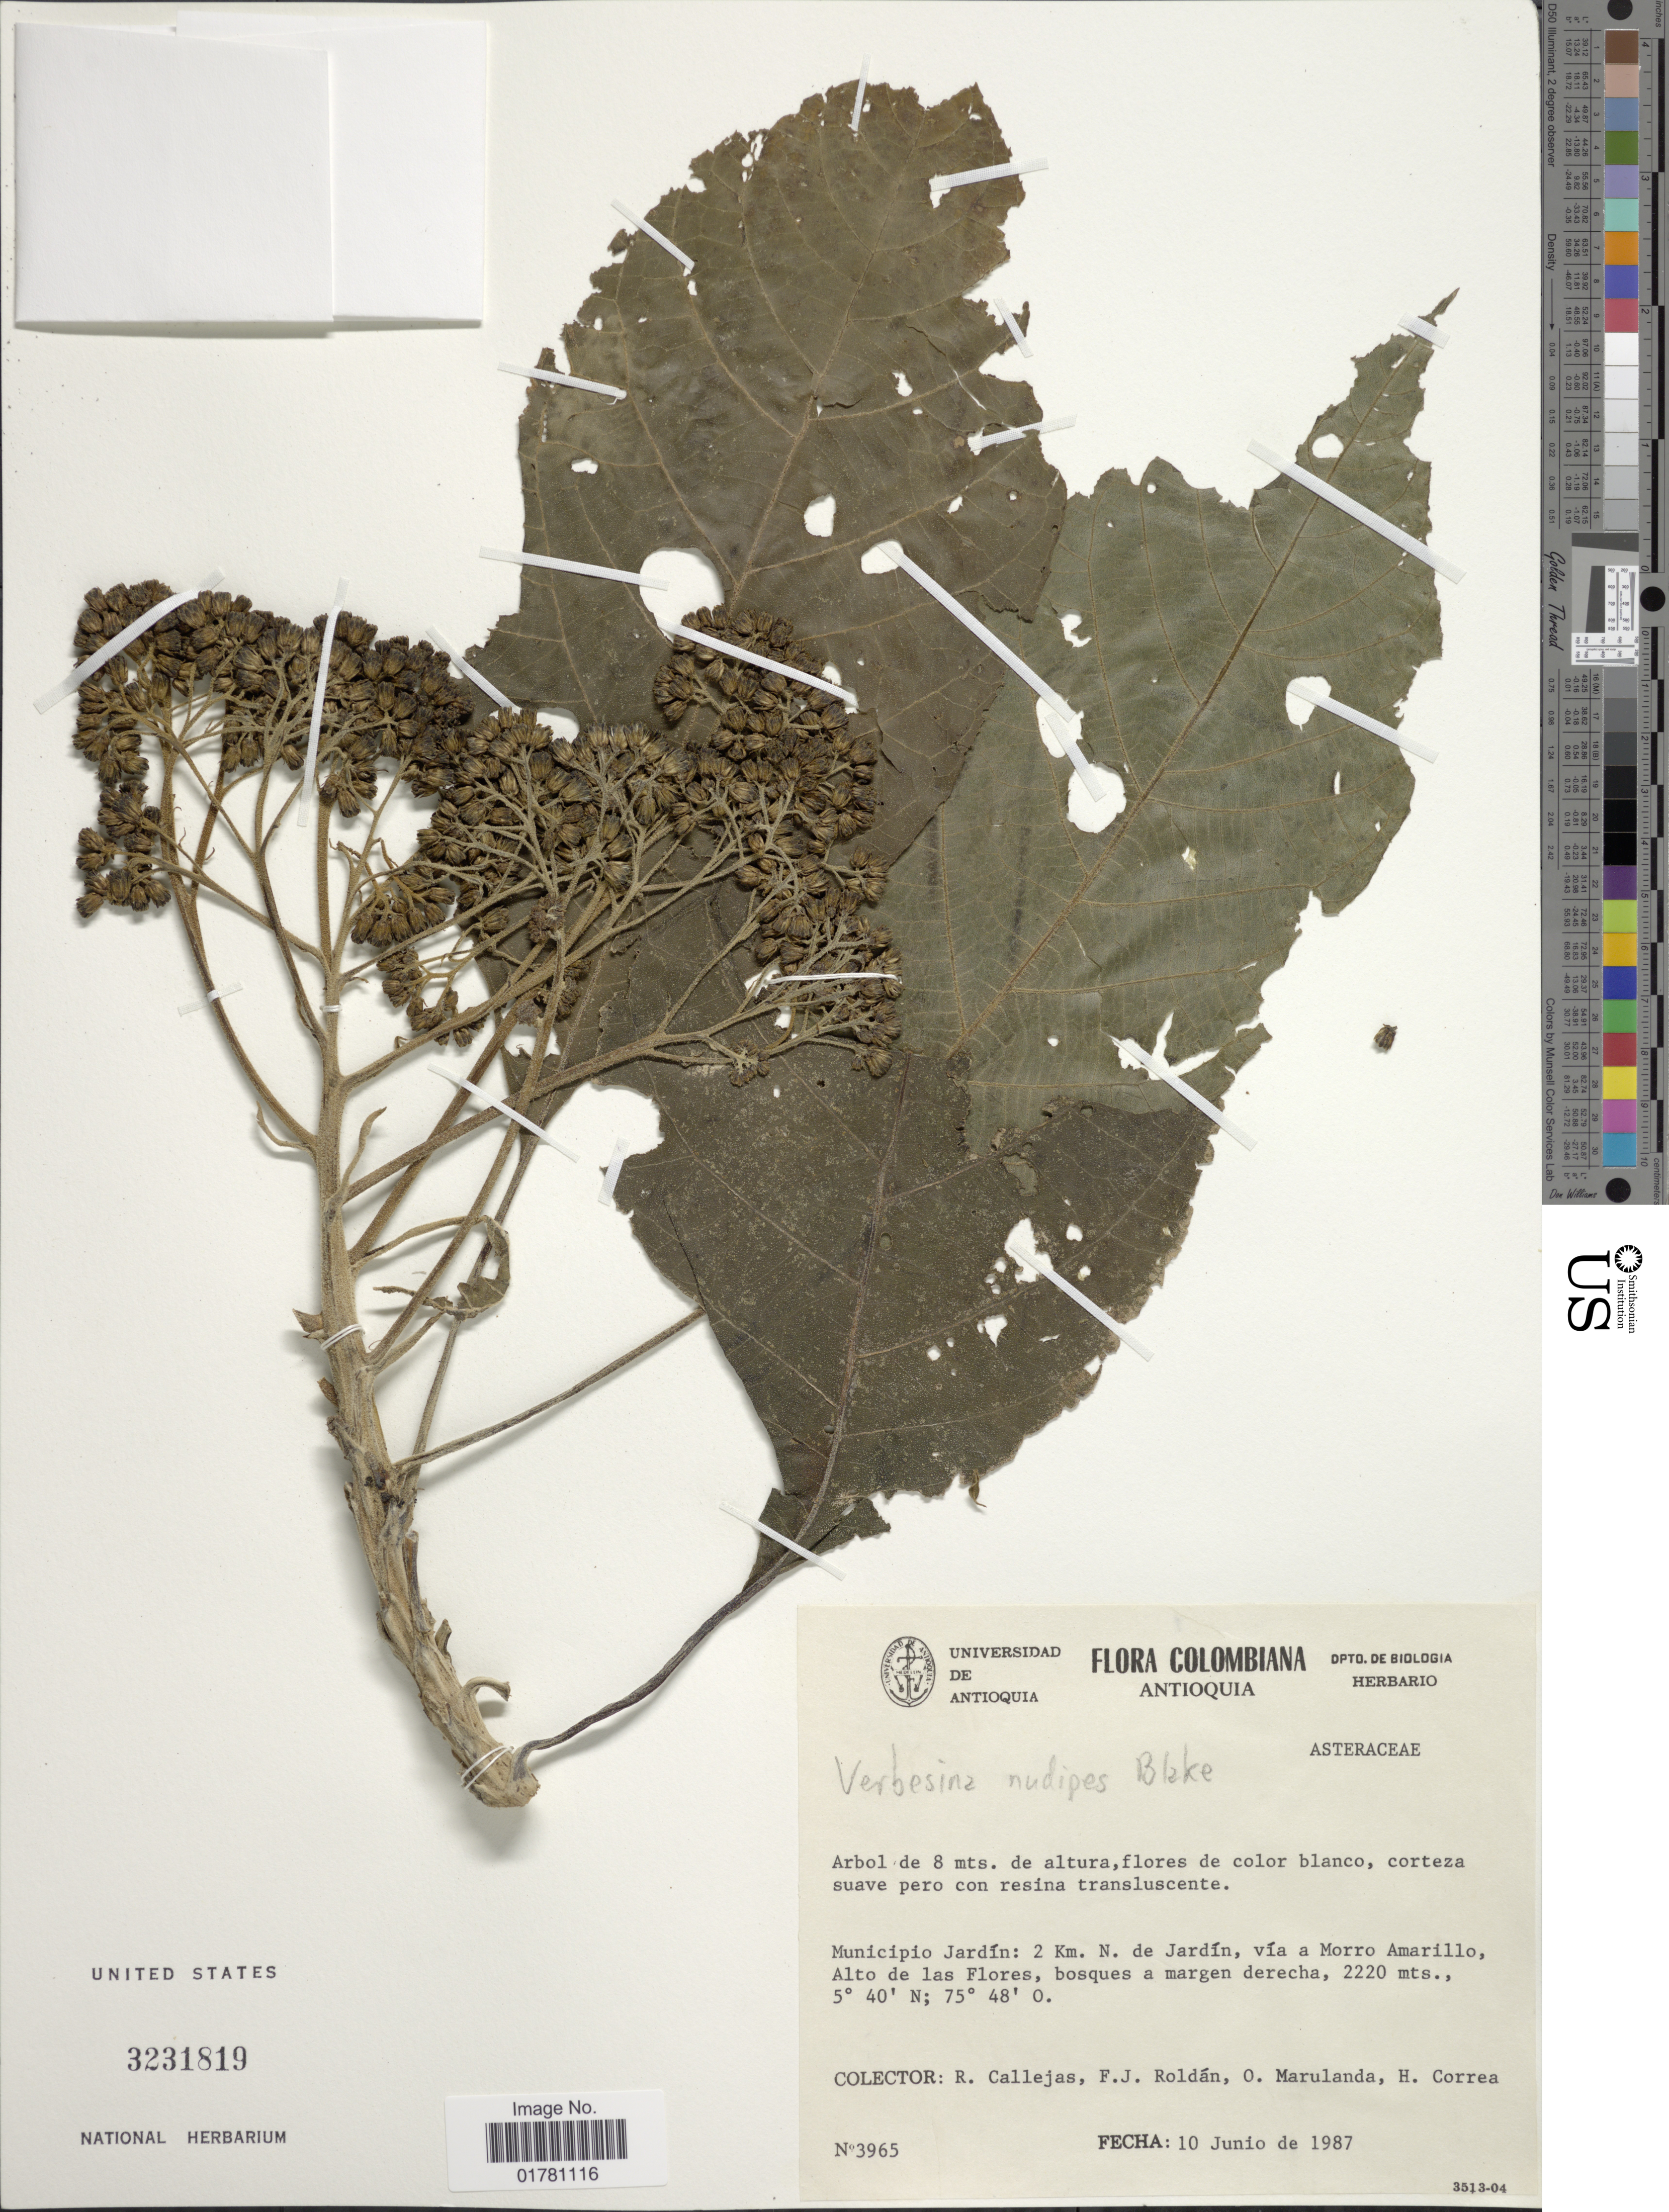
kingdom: Plantae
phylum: Tracheophyta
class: Magnoliopsida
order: Asterales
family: Asteraceae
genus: Verbesina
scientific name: Verbesina nudipes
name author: S.F. Blake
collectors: R. Callejas, F. J. Roldán, O. Marulanda & H. Correa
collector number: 3965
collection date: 1987-06-10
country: Colombia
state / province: Antioquia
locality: Municipio Jardín: 2 Km N de Jardín, vía a Morro Amarillo, Alto de las Flores, bosques a margem derecha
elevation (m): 2220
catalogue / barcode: US 3231819